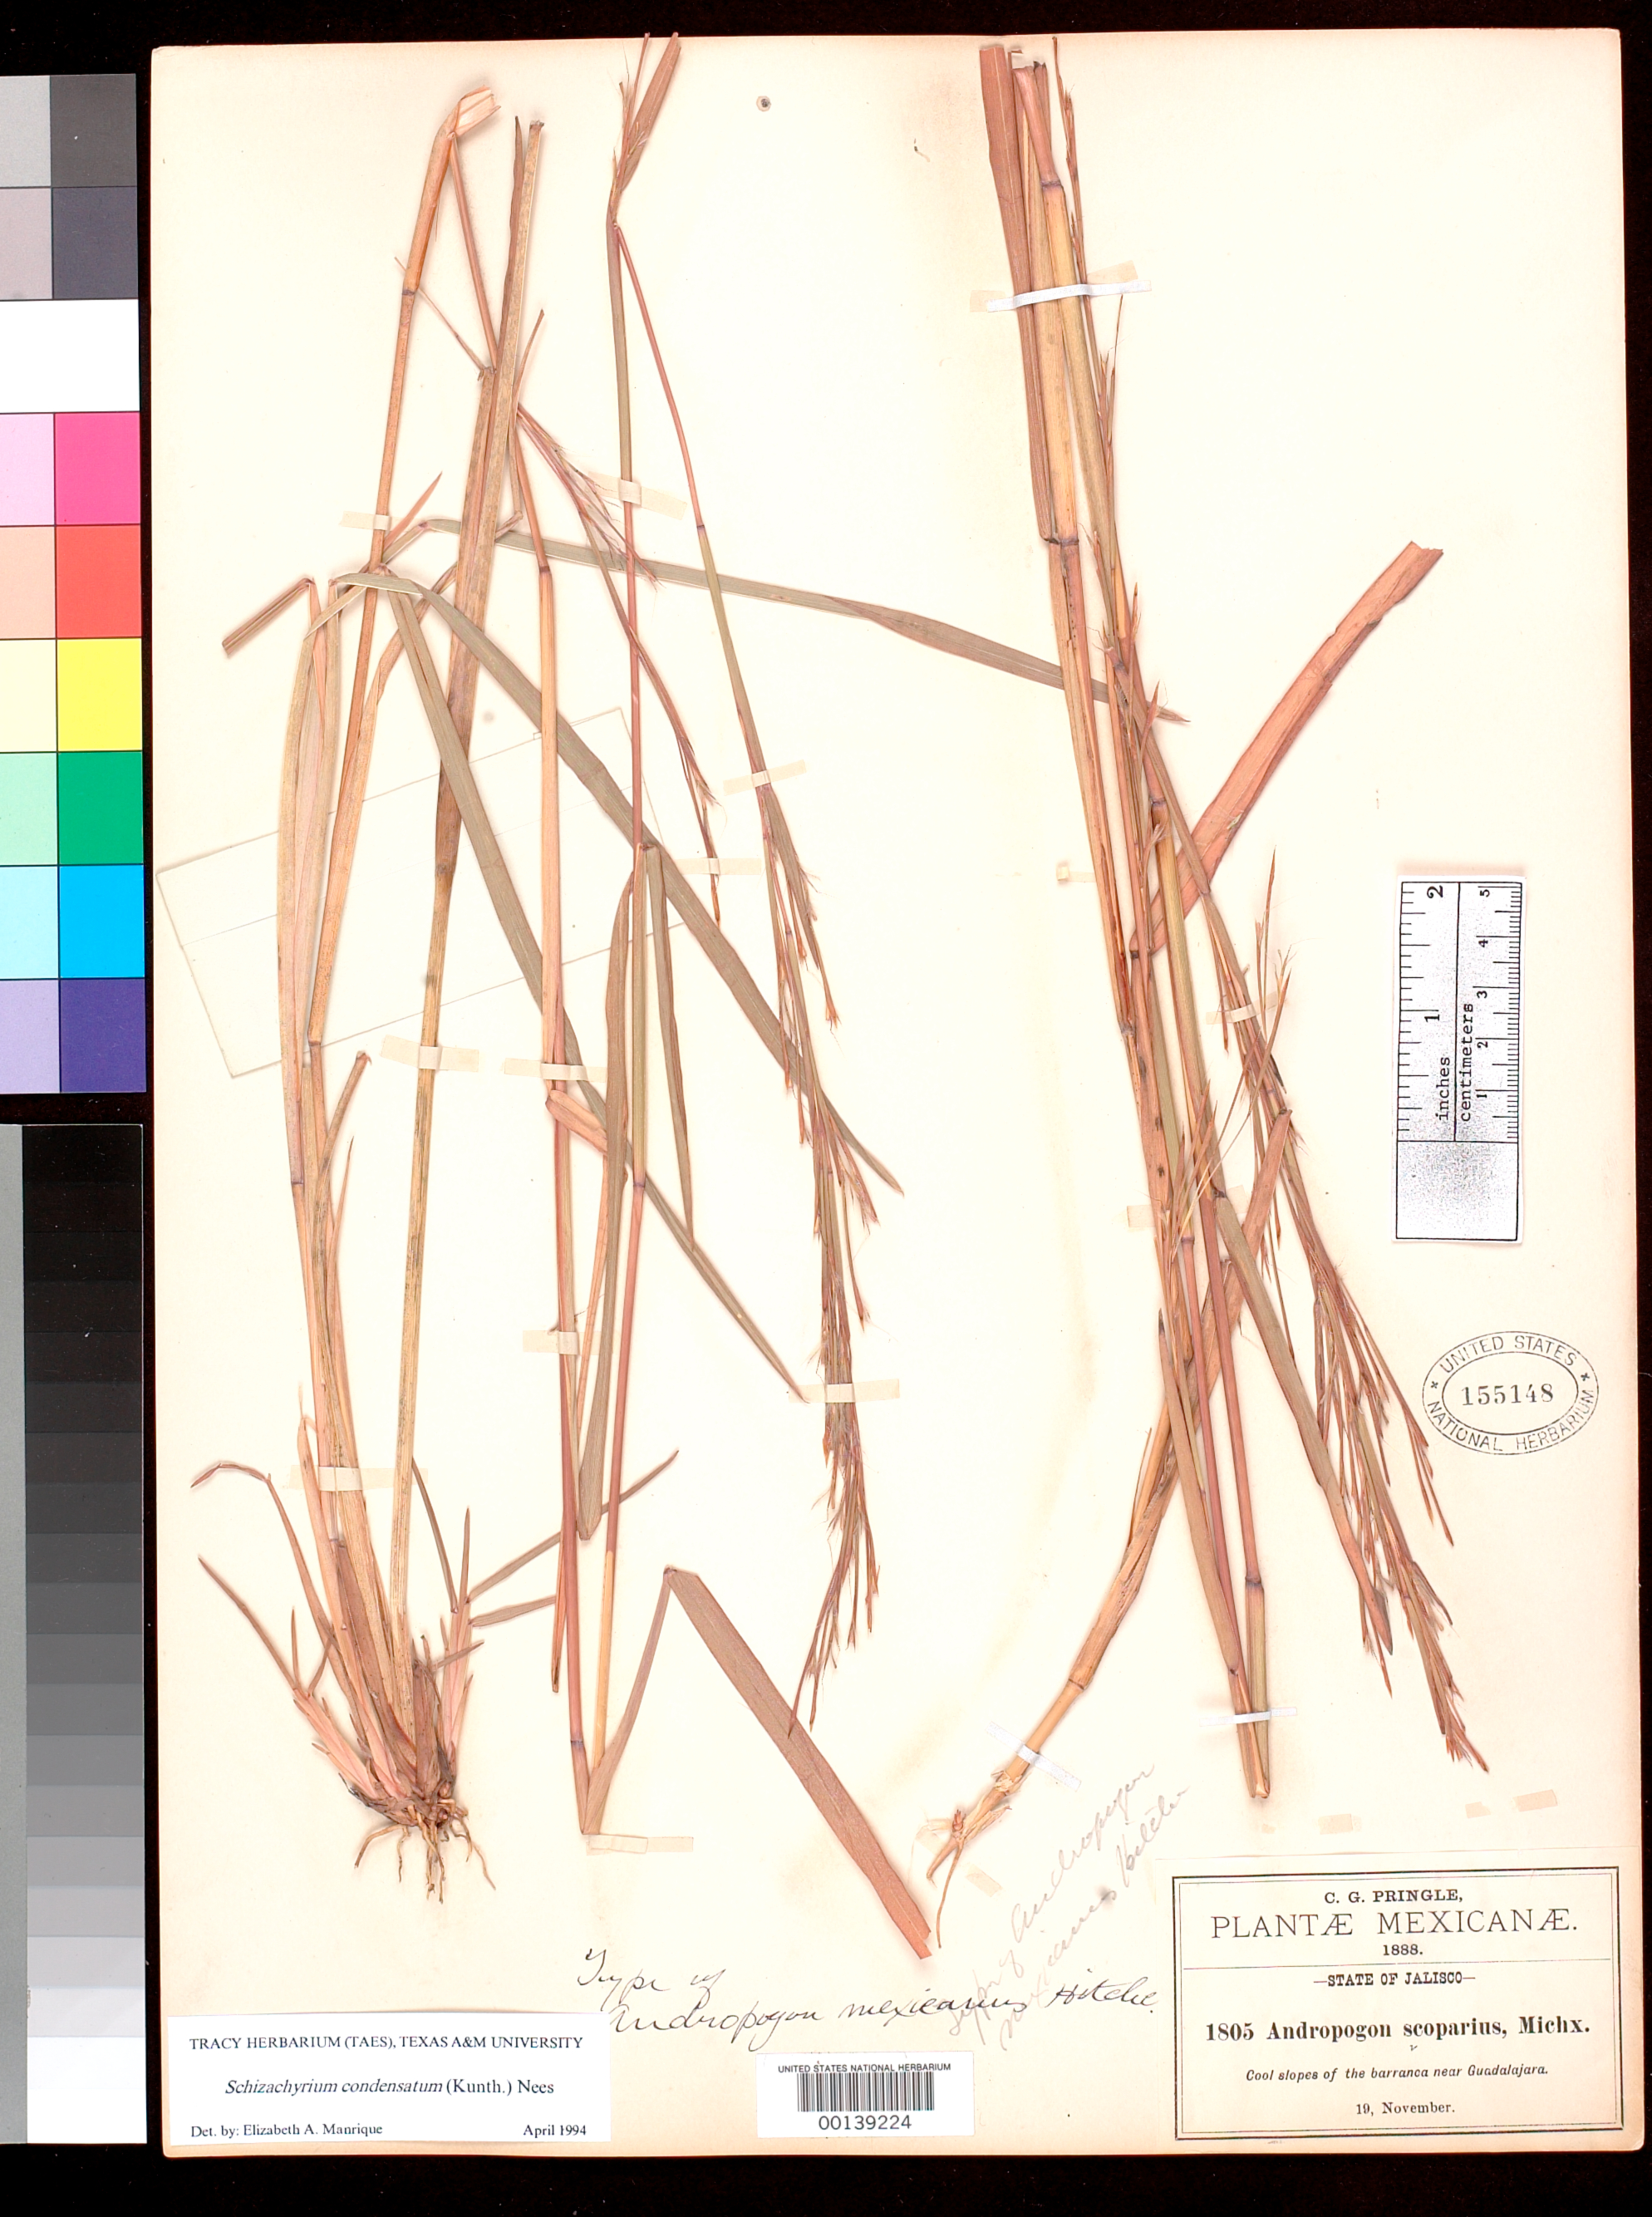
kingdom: Plantae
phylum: Tracheophyta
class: Liliopsida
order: Poales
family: Poaceae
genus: Andropogon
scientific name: Andropogon mexicanus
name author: Hitchc.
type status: Holotype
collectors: C. G. Pringle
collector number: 1805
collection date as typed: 19 Nov 1888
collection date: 1888-11-19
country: Mexico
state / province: Jalisco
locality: Hills near Guadalajara.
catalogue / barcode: US 155148